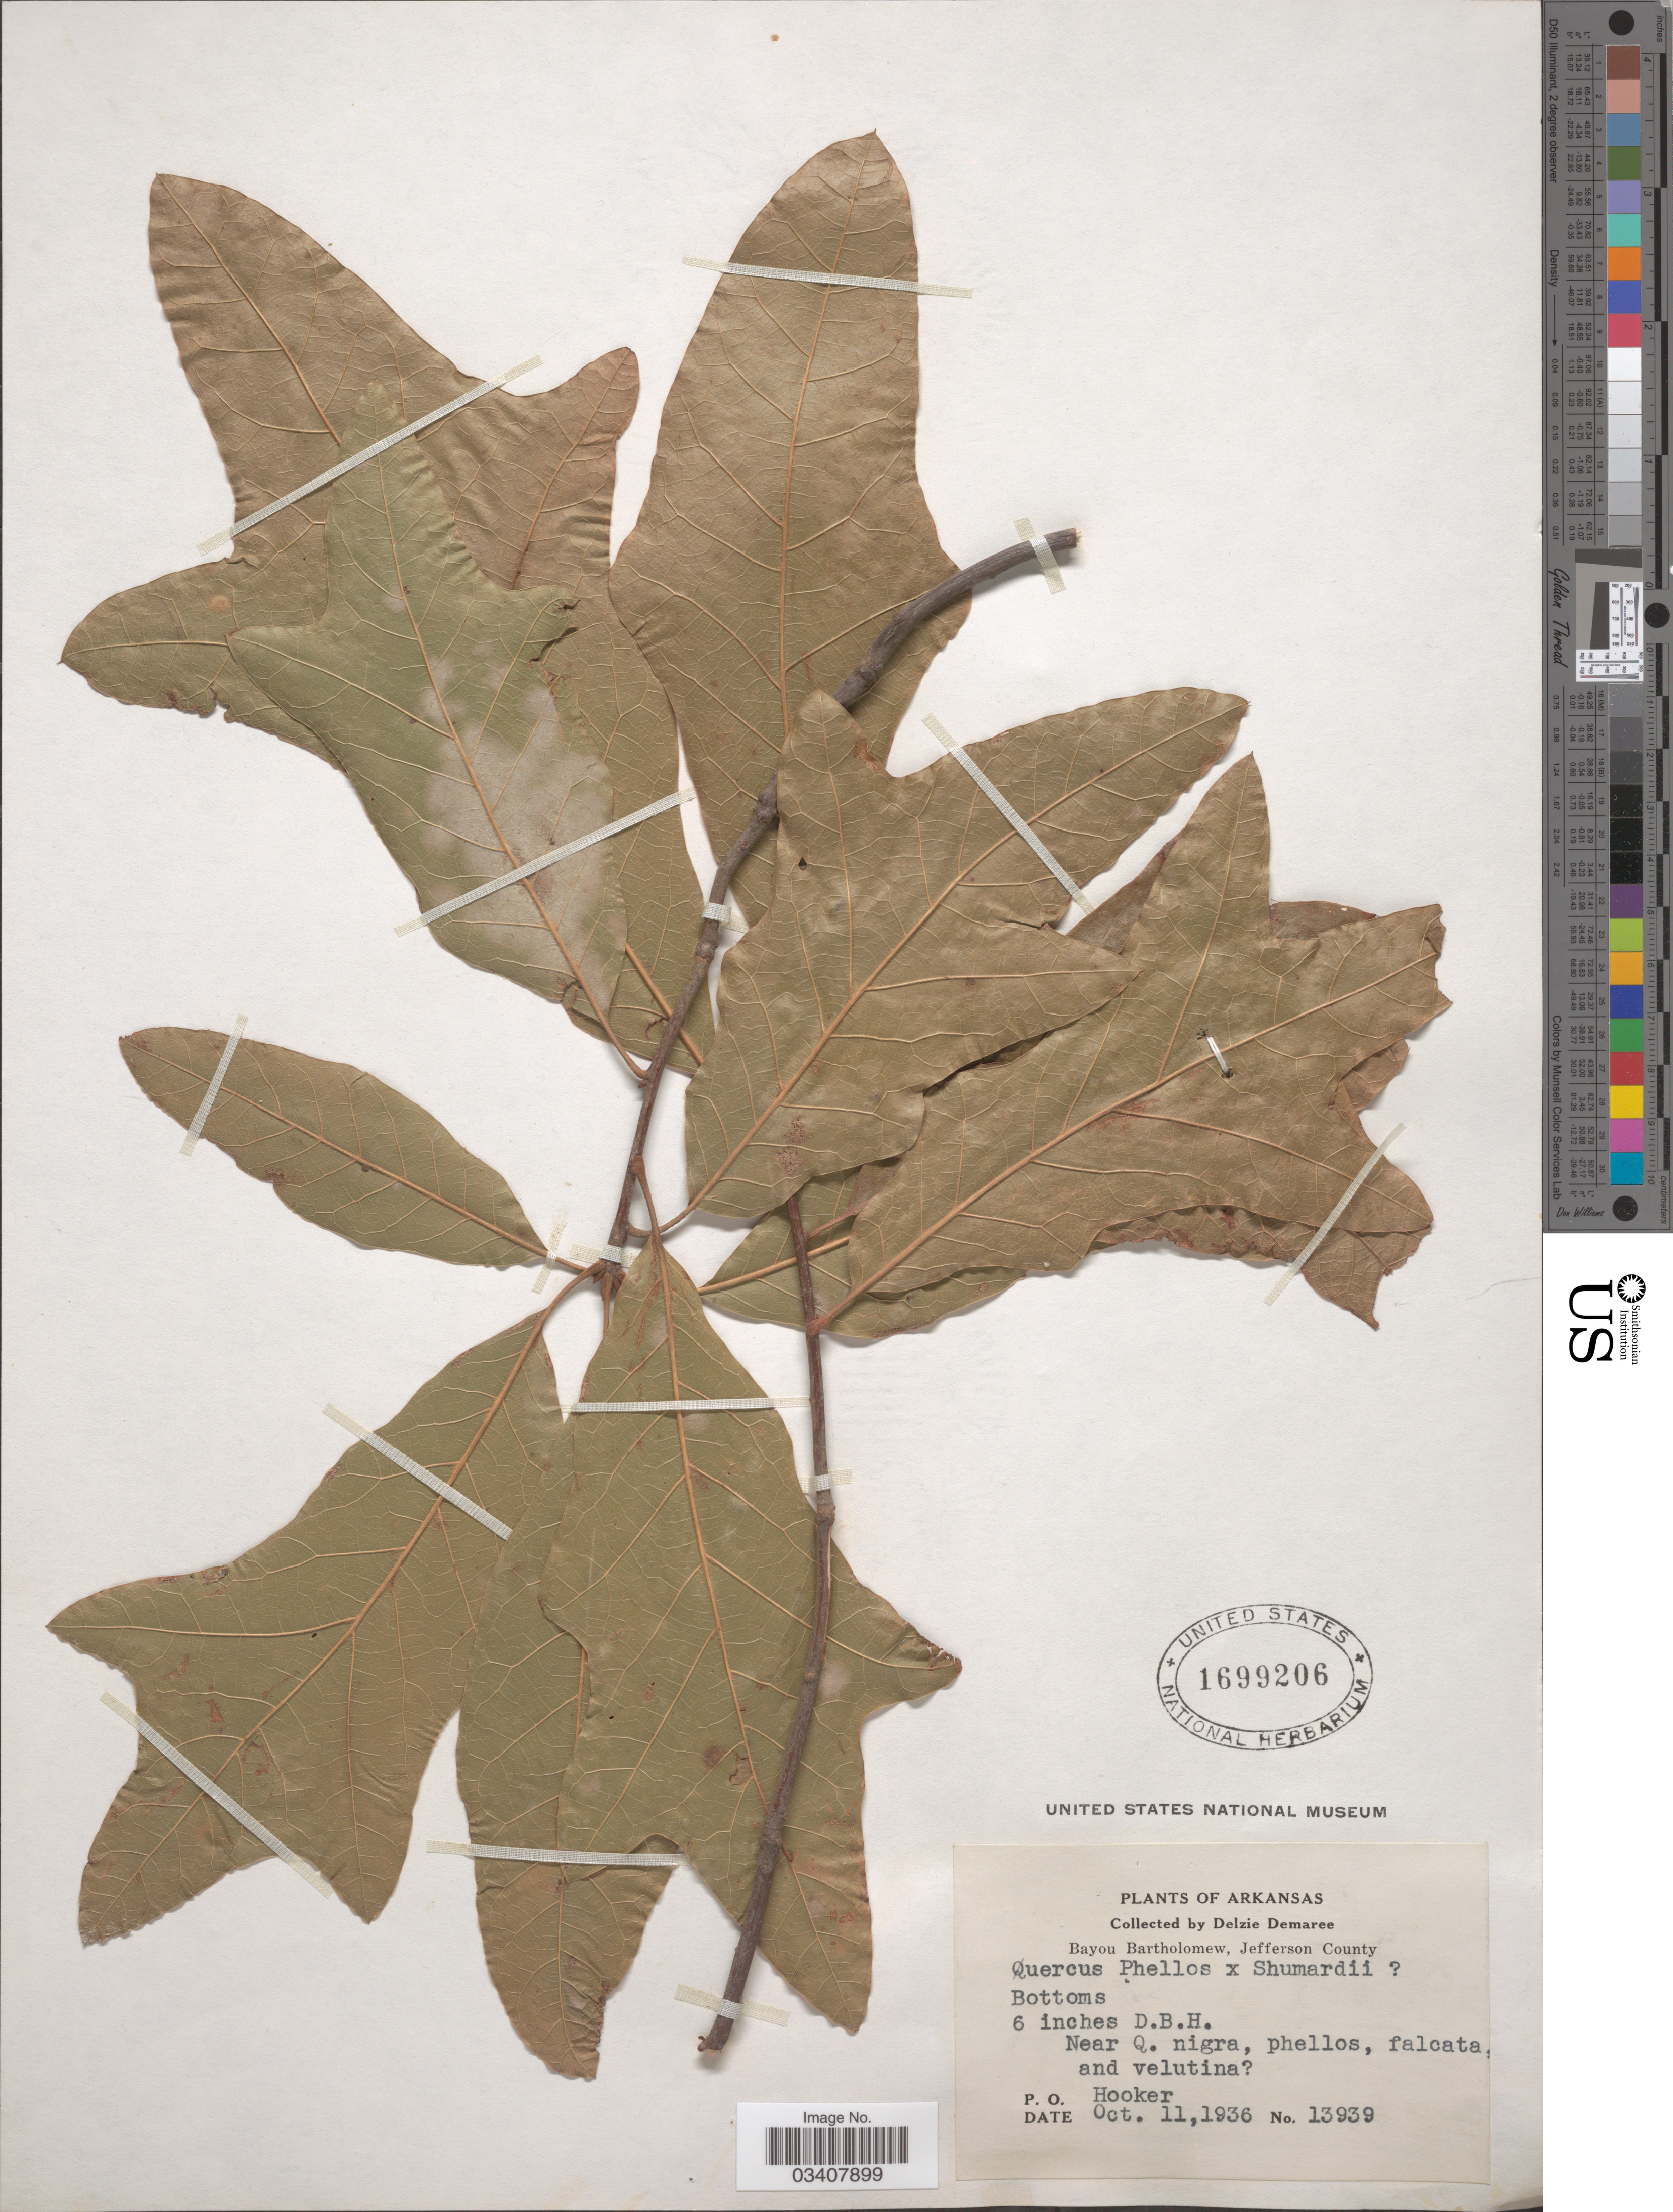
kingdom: Plantae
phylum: Tracheophyta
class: Magnoliopsida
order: Fagales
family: Fagaceae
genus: Quercus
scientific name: Quercus phellos x Q. shumardii Buckley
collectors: D. Demaree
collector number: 13939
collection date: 1936-10-11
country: United States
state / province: Arkansas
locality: Bayou Bartholomew, Jefferson County. P. O. Hooker.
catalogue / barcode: US 1699206